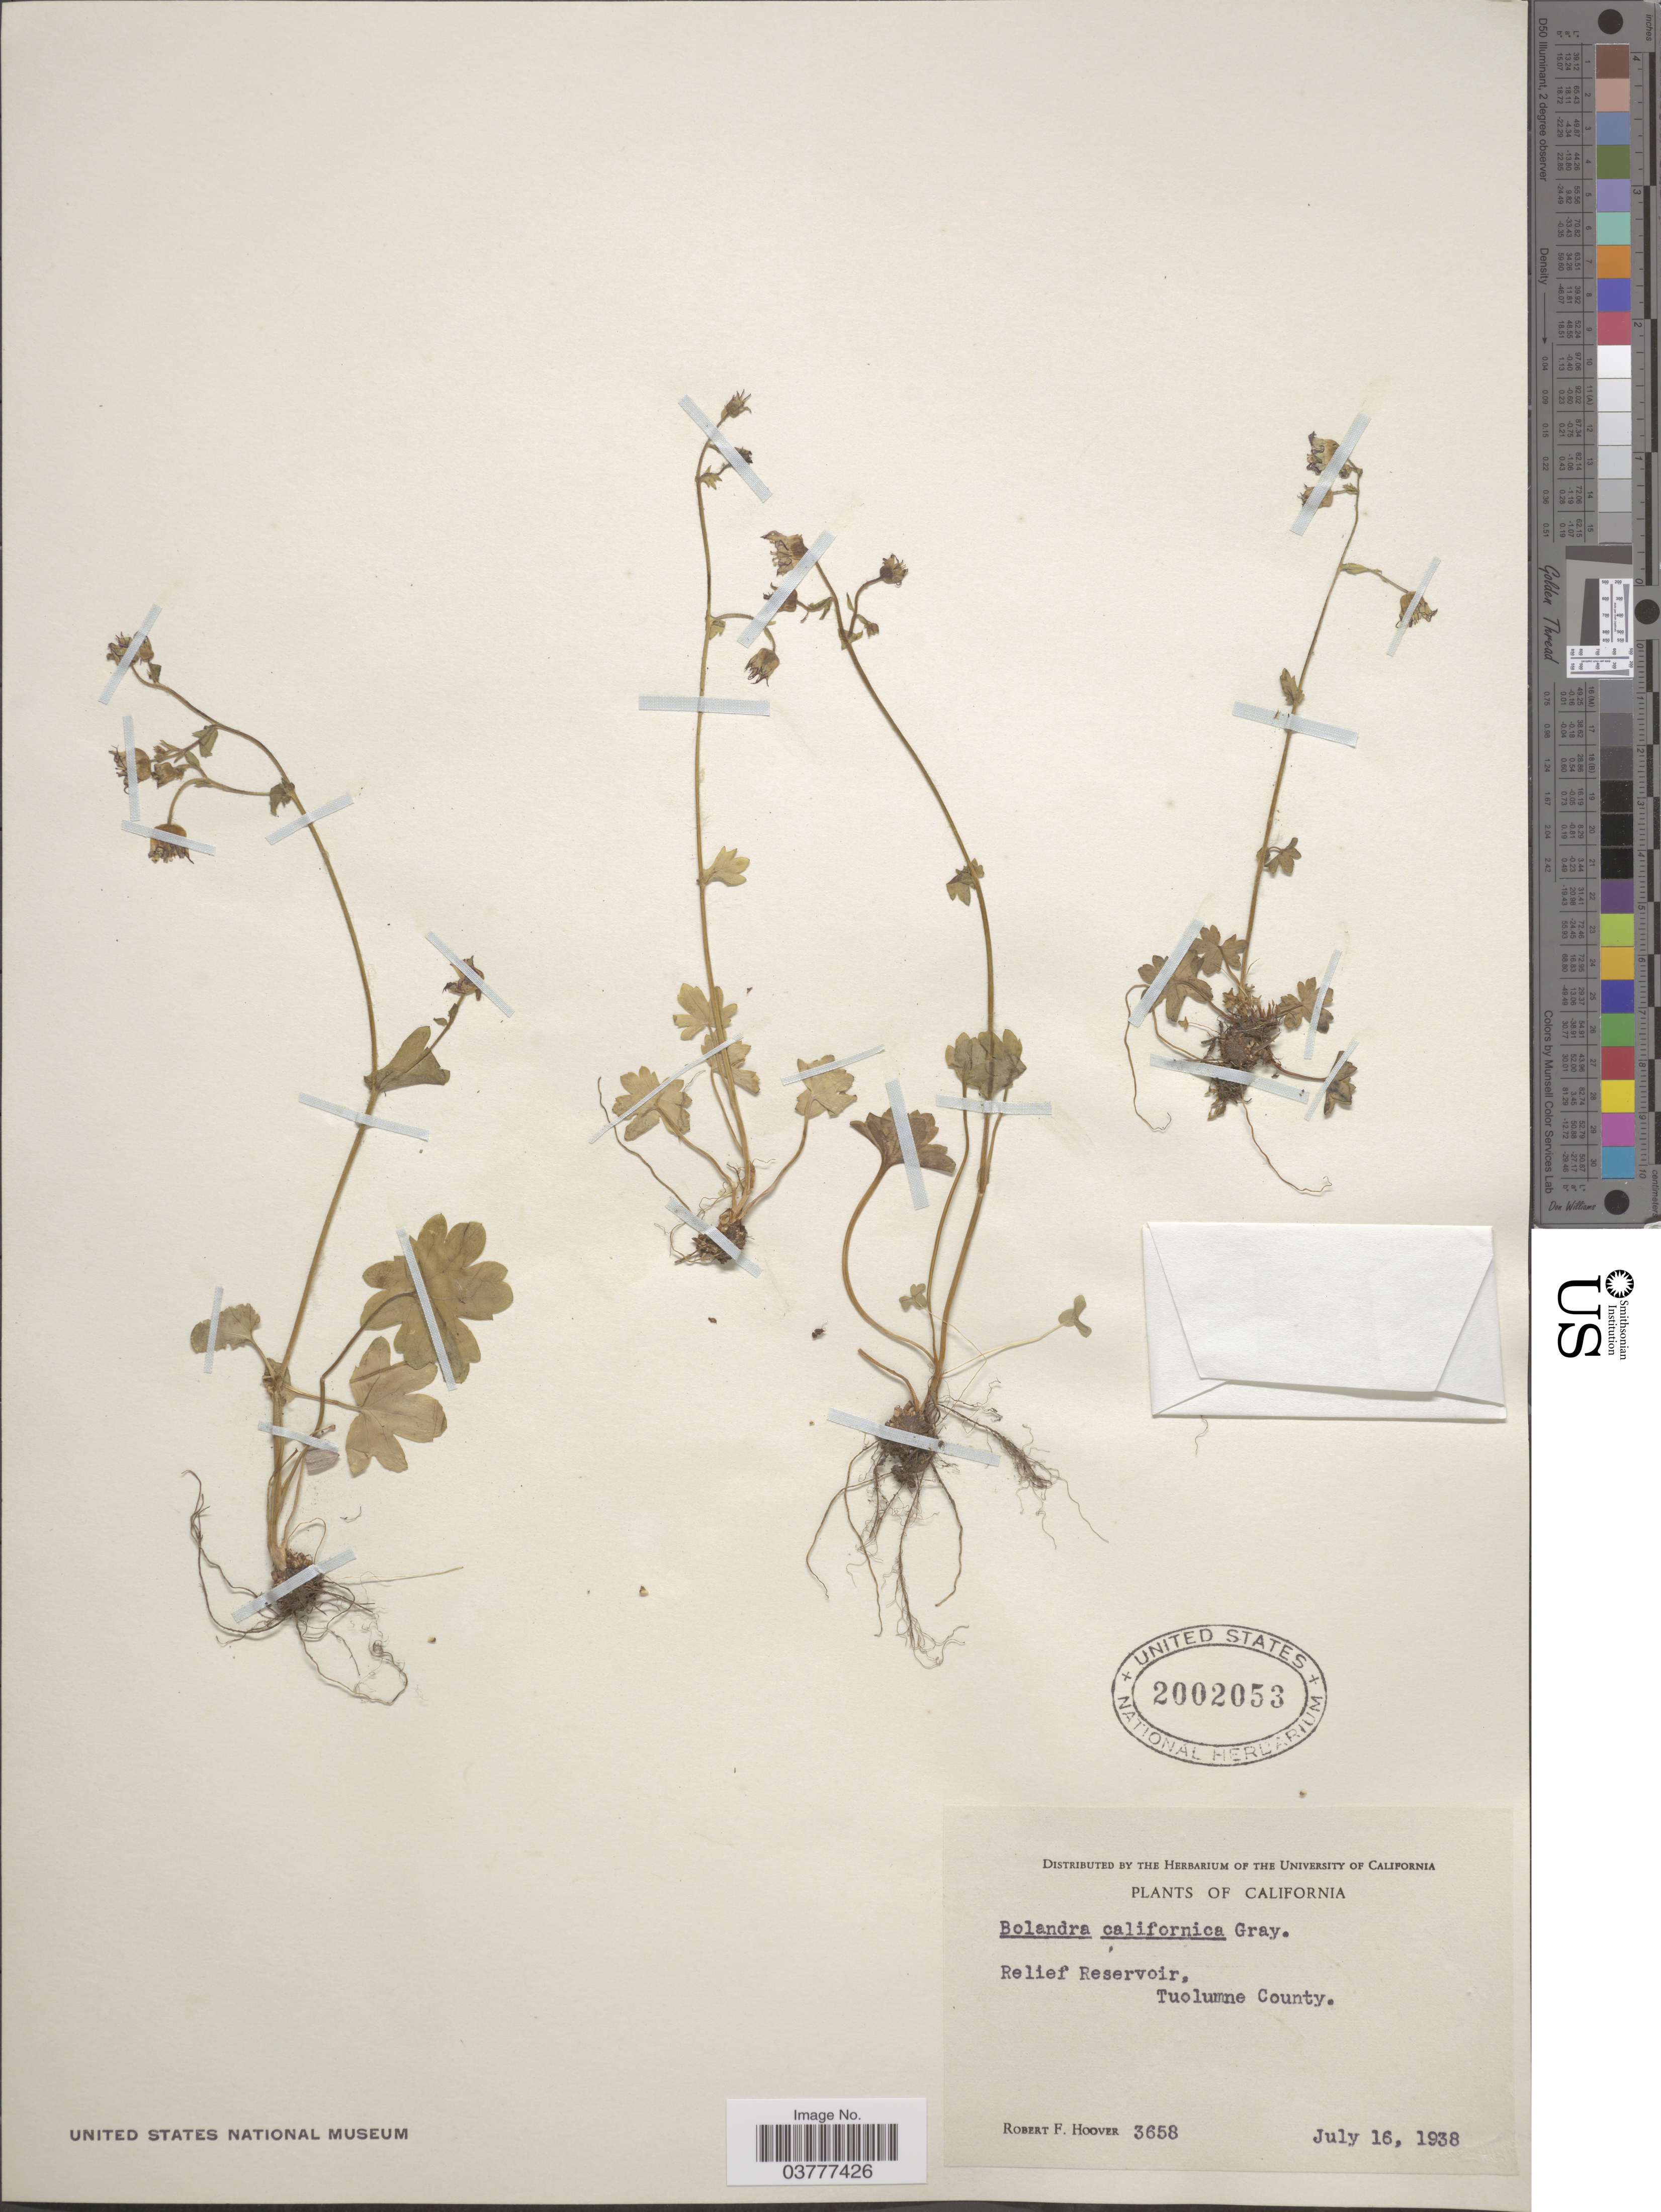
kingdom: Plantae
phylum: Tracheophyta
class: Magnoliopsida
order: Saxifragales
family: Saxifragaceae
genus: Bolandra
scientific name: Bolandra californica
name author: A. Gray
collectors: R. F. Hoover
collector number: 3658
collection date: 1938-07-16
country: United States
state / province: California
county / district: Tuolumne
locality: Relief Reservoir, Tuolumne County.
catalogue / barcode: US 2002053